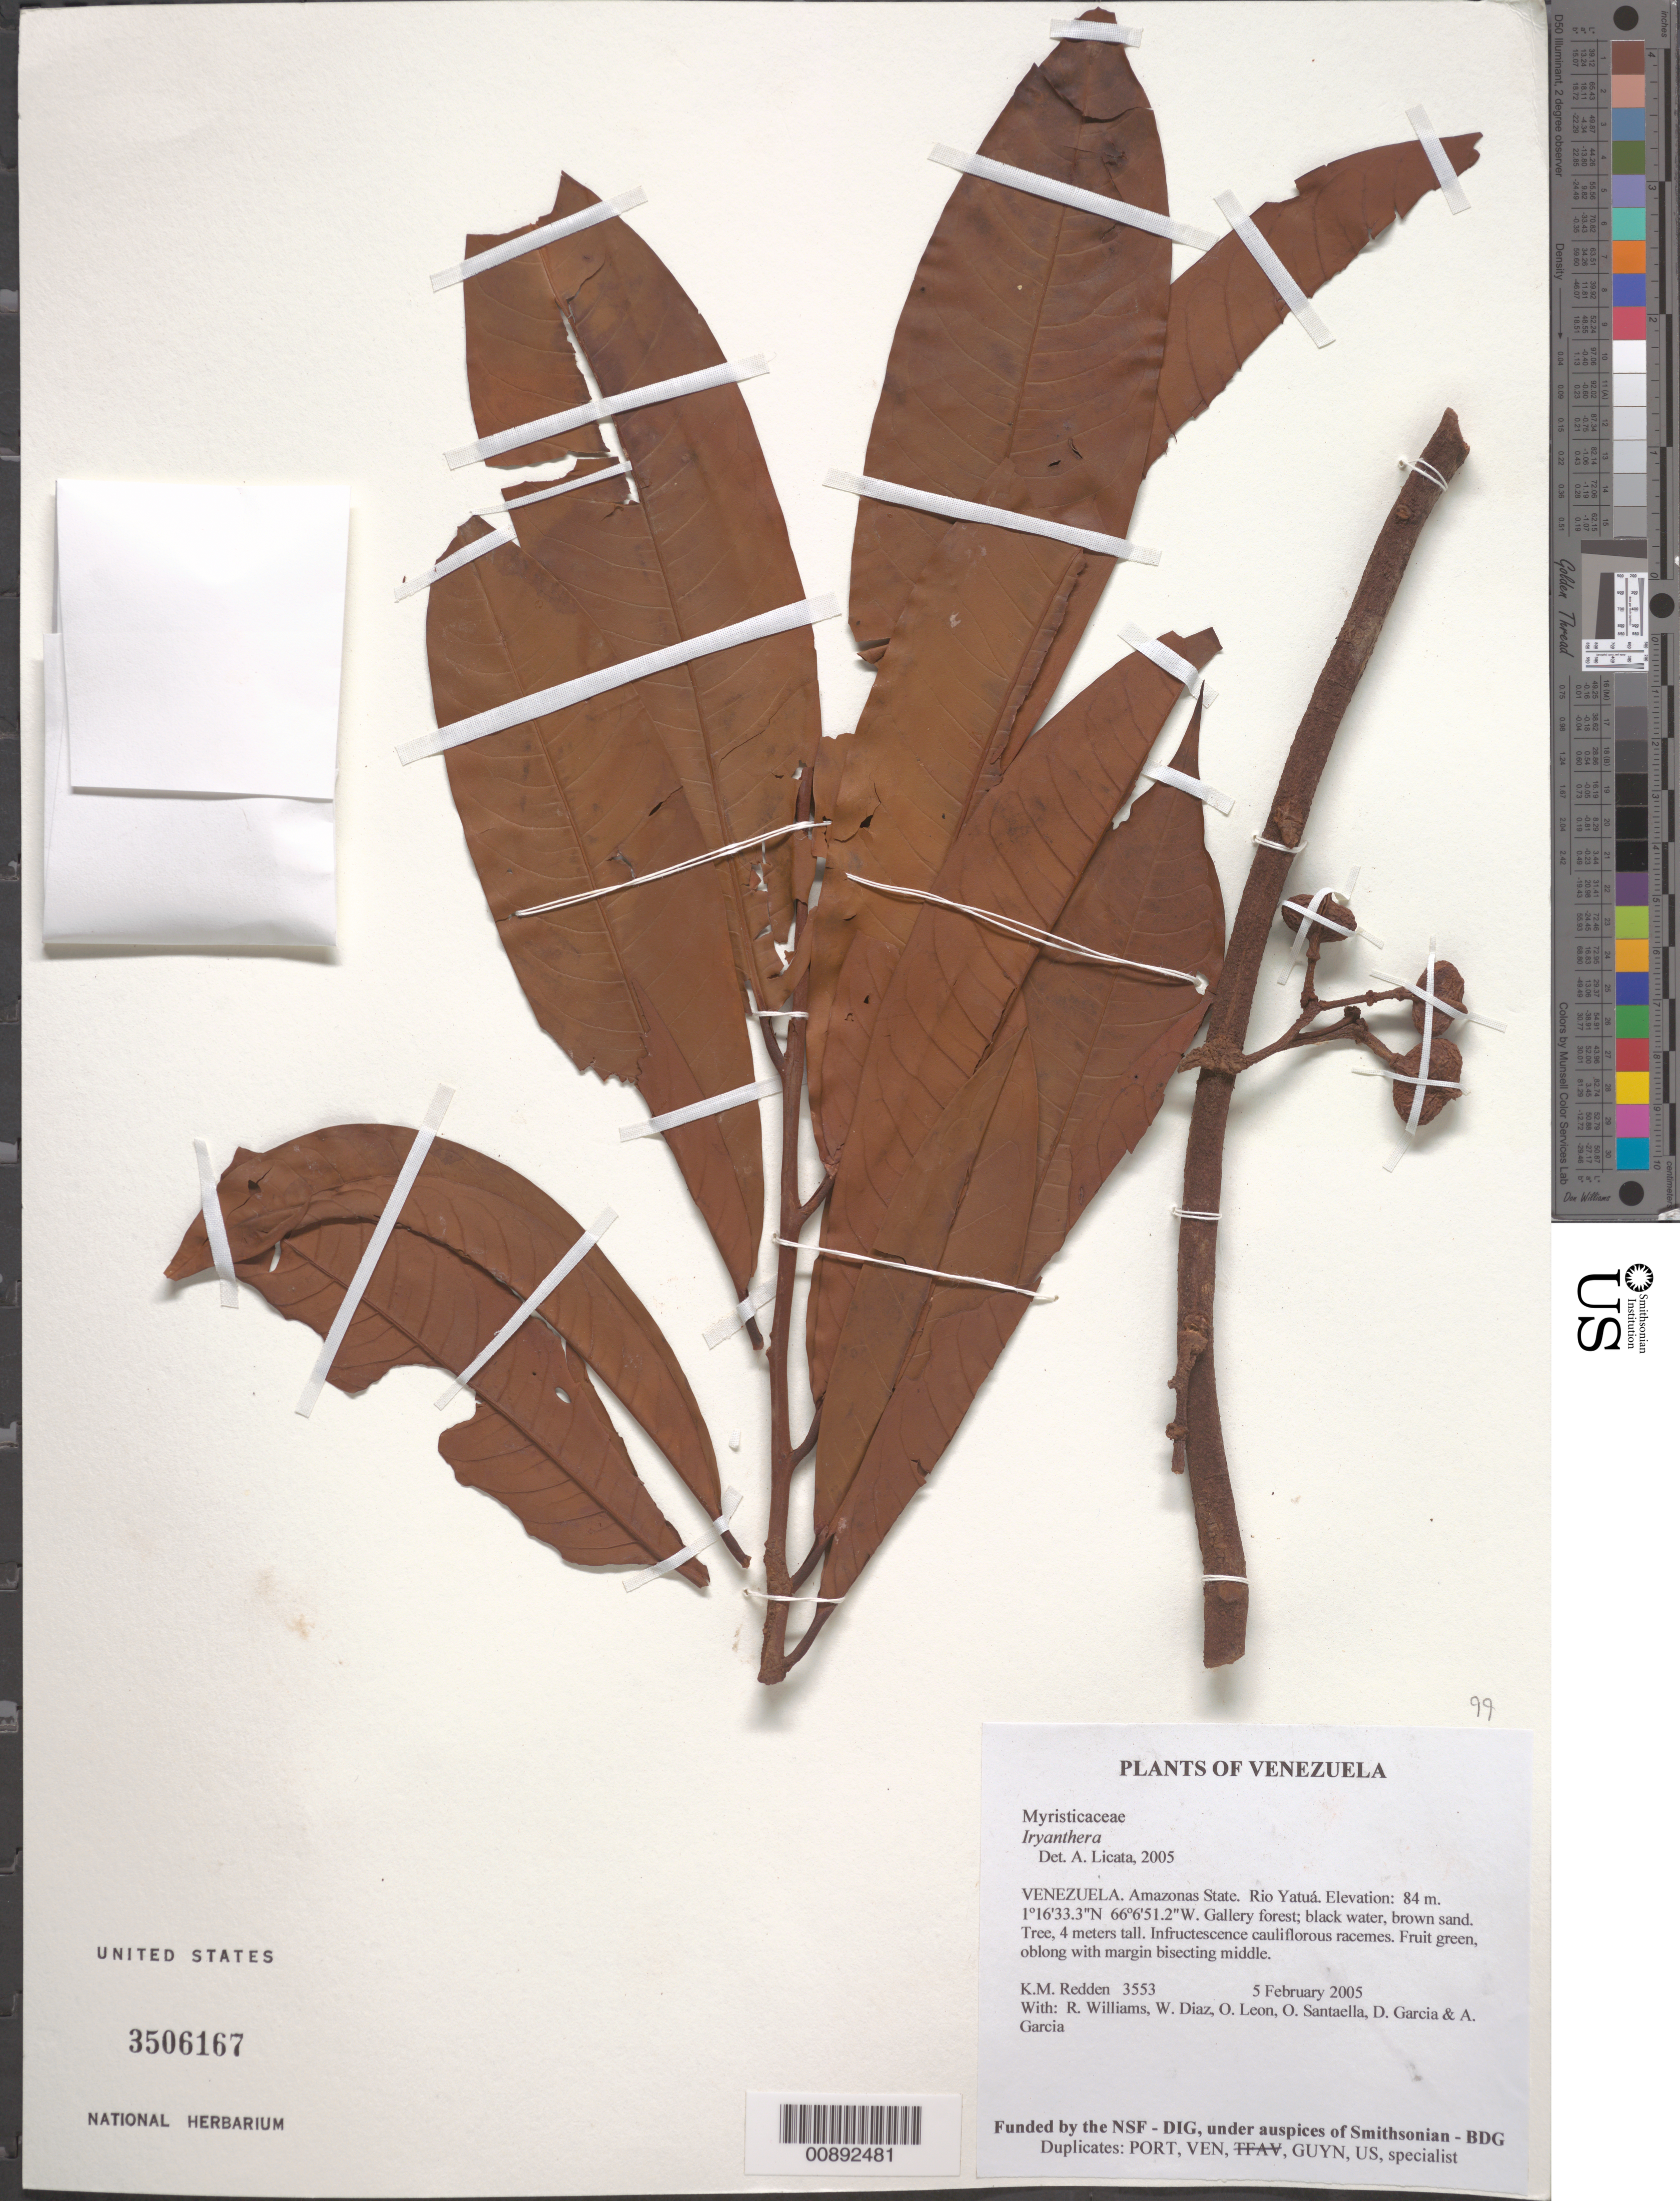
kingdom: Plantae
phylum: Tracheophyta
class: Magnoliopsida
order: Magnoliales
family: Myristicaceae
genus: Iryanthera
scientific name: Iryanthera sp.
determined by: Licata, A., (PORT), Univ. Nac. Exp. de los Llanos Ezequiel Zamora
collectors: K. M. Redden, R. Williams, W. Díaz P., O. León, O. Santaella, D. Garcia & A. Garcia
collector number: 3553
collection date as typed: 5 February 2005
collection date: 2005-02-05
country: Venezuela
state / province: Amazonas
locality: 18 - Rio Yatuá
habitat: Gallery forest; black water, brown sand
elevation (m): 84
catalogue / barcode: US 3506167